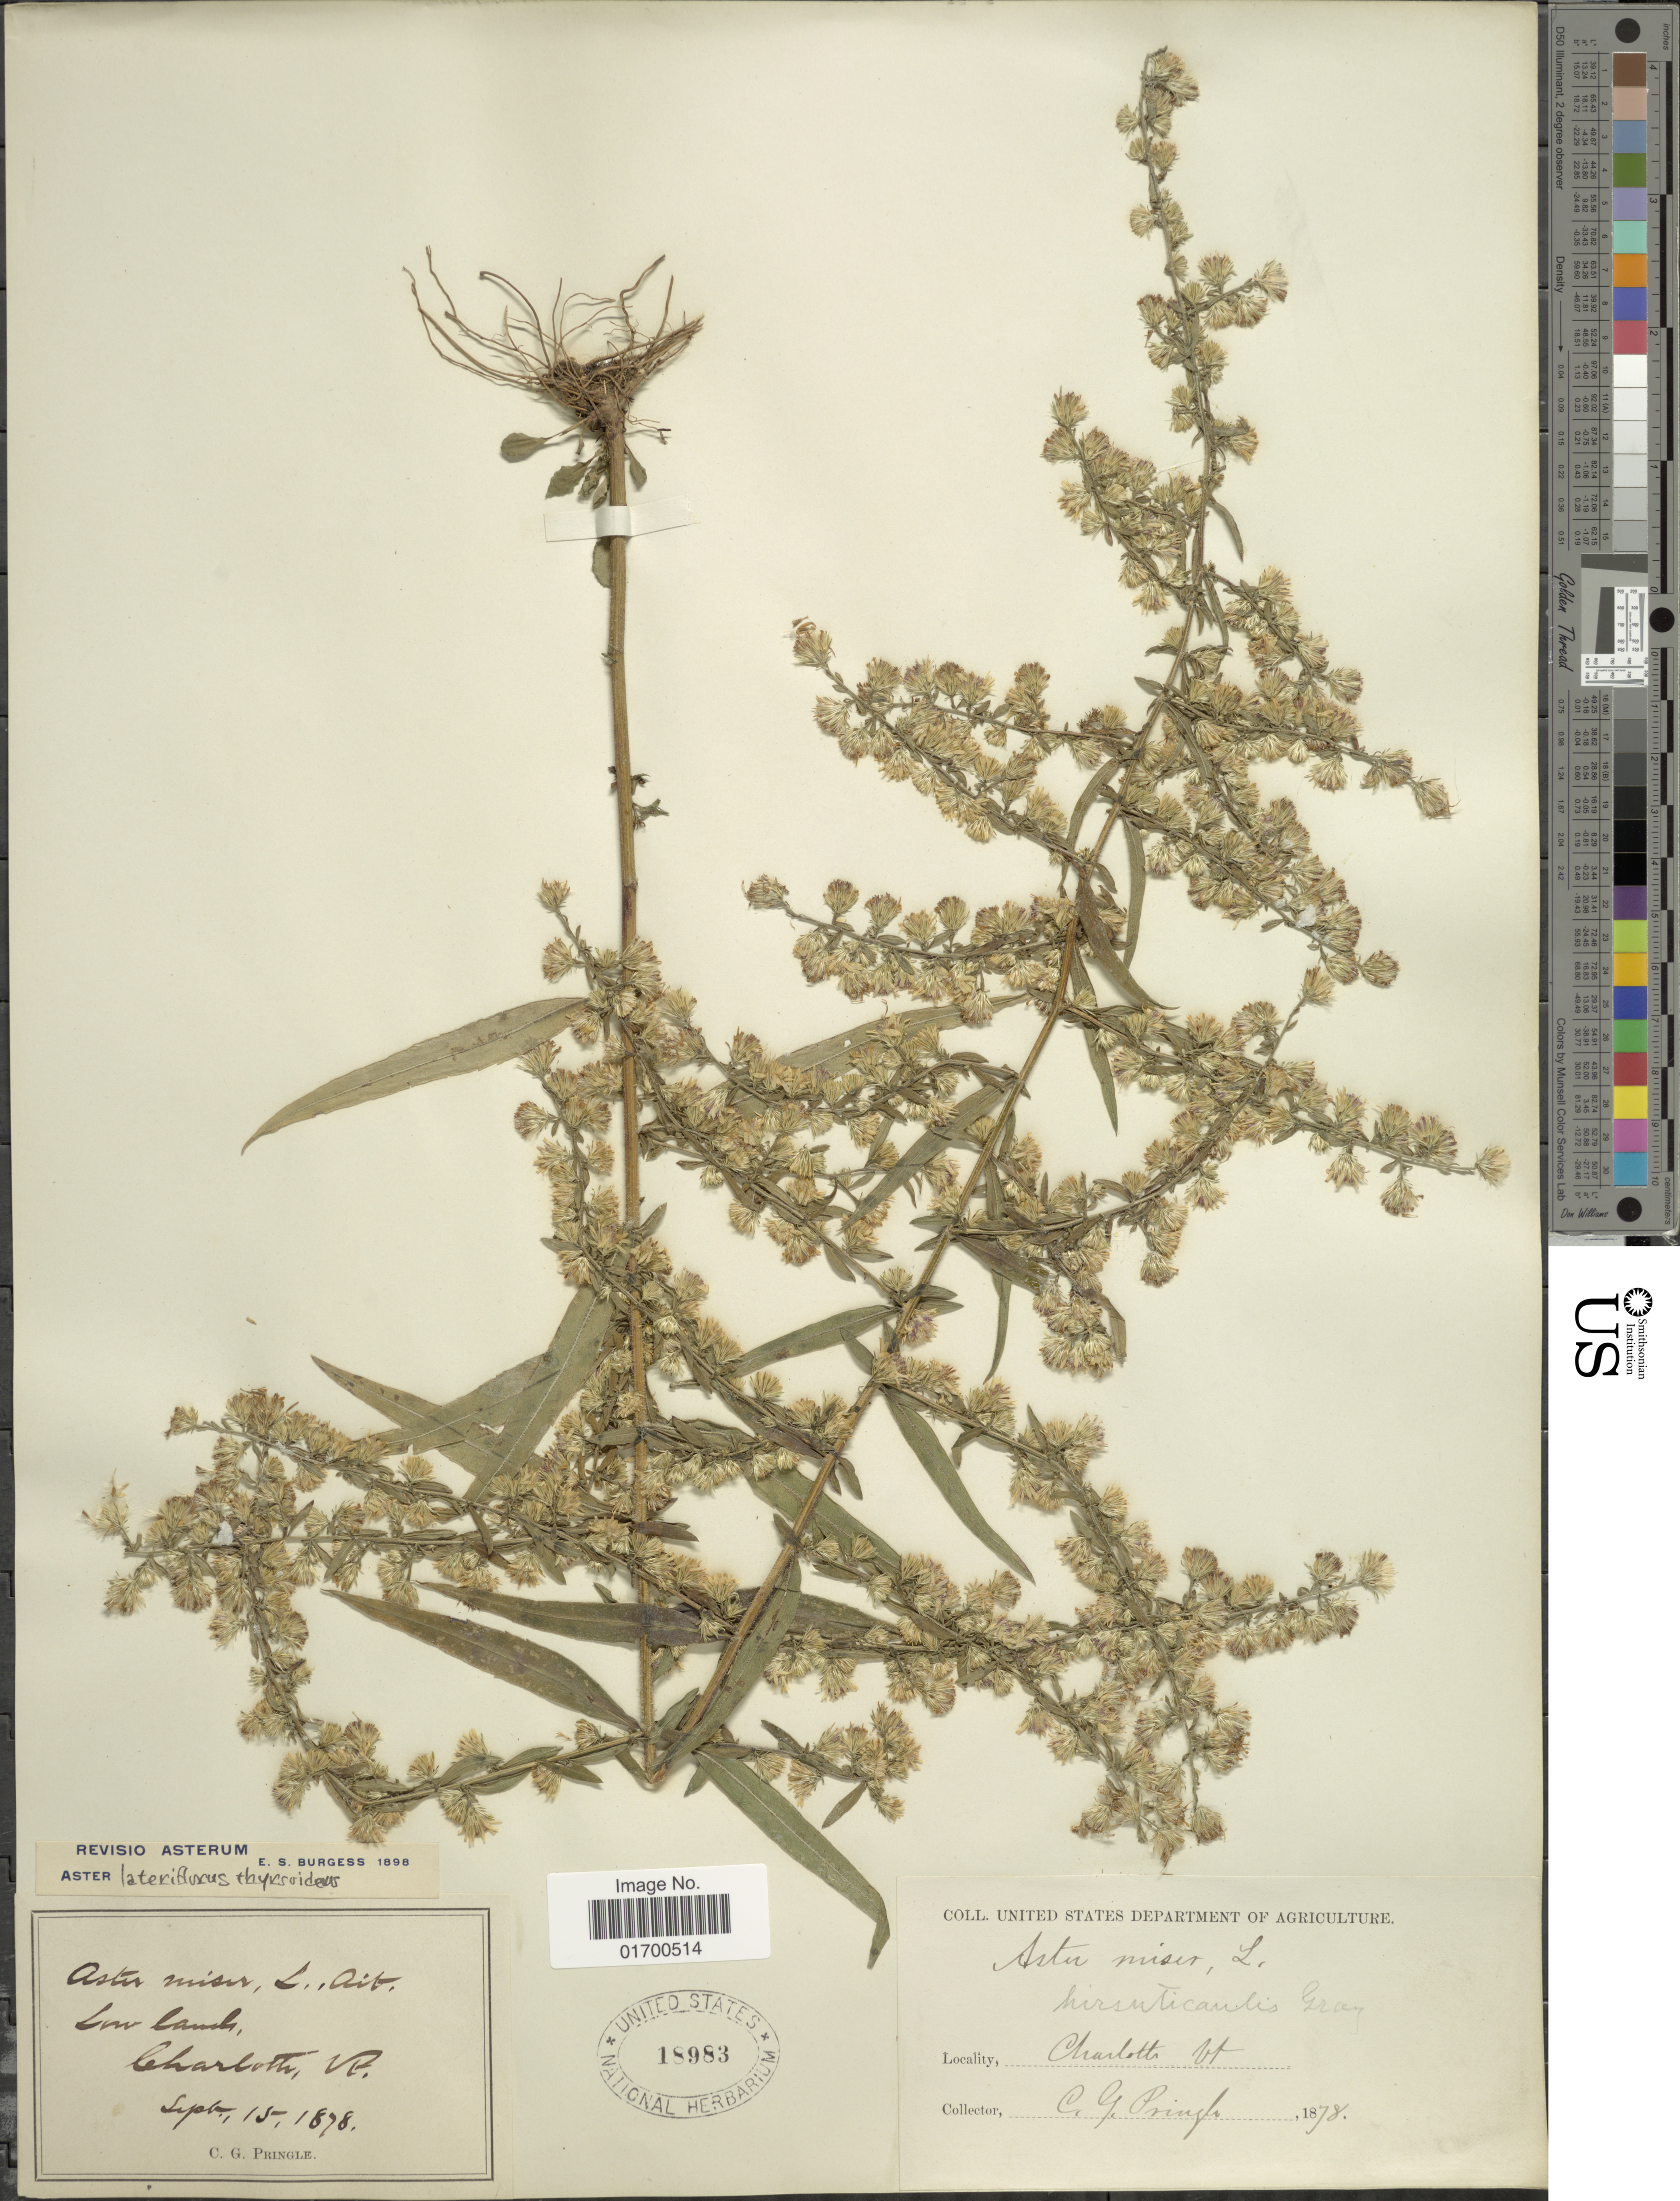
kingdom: Plantae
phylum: Tracheophyta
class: Magnoliopsida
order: Asterales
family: Asteraceae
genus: Symphyotrichum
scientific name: Symphyotrichum lateriflorum var. hirsuticaule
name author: (DC.) G.L. Nesom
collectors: C. G. Pringle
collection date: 1878-09-15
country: United States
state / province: Vermont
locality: Charlotte, Vt.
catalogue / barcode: US 18983